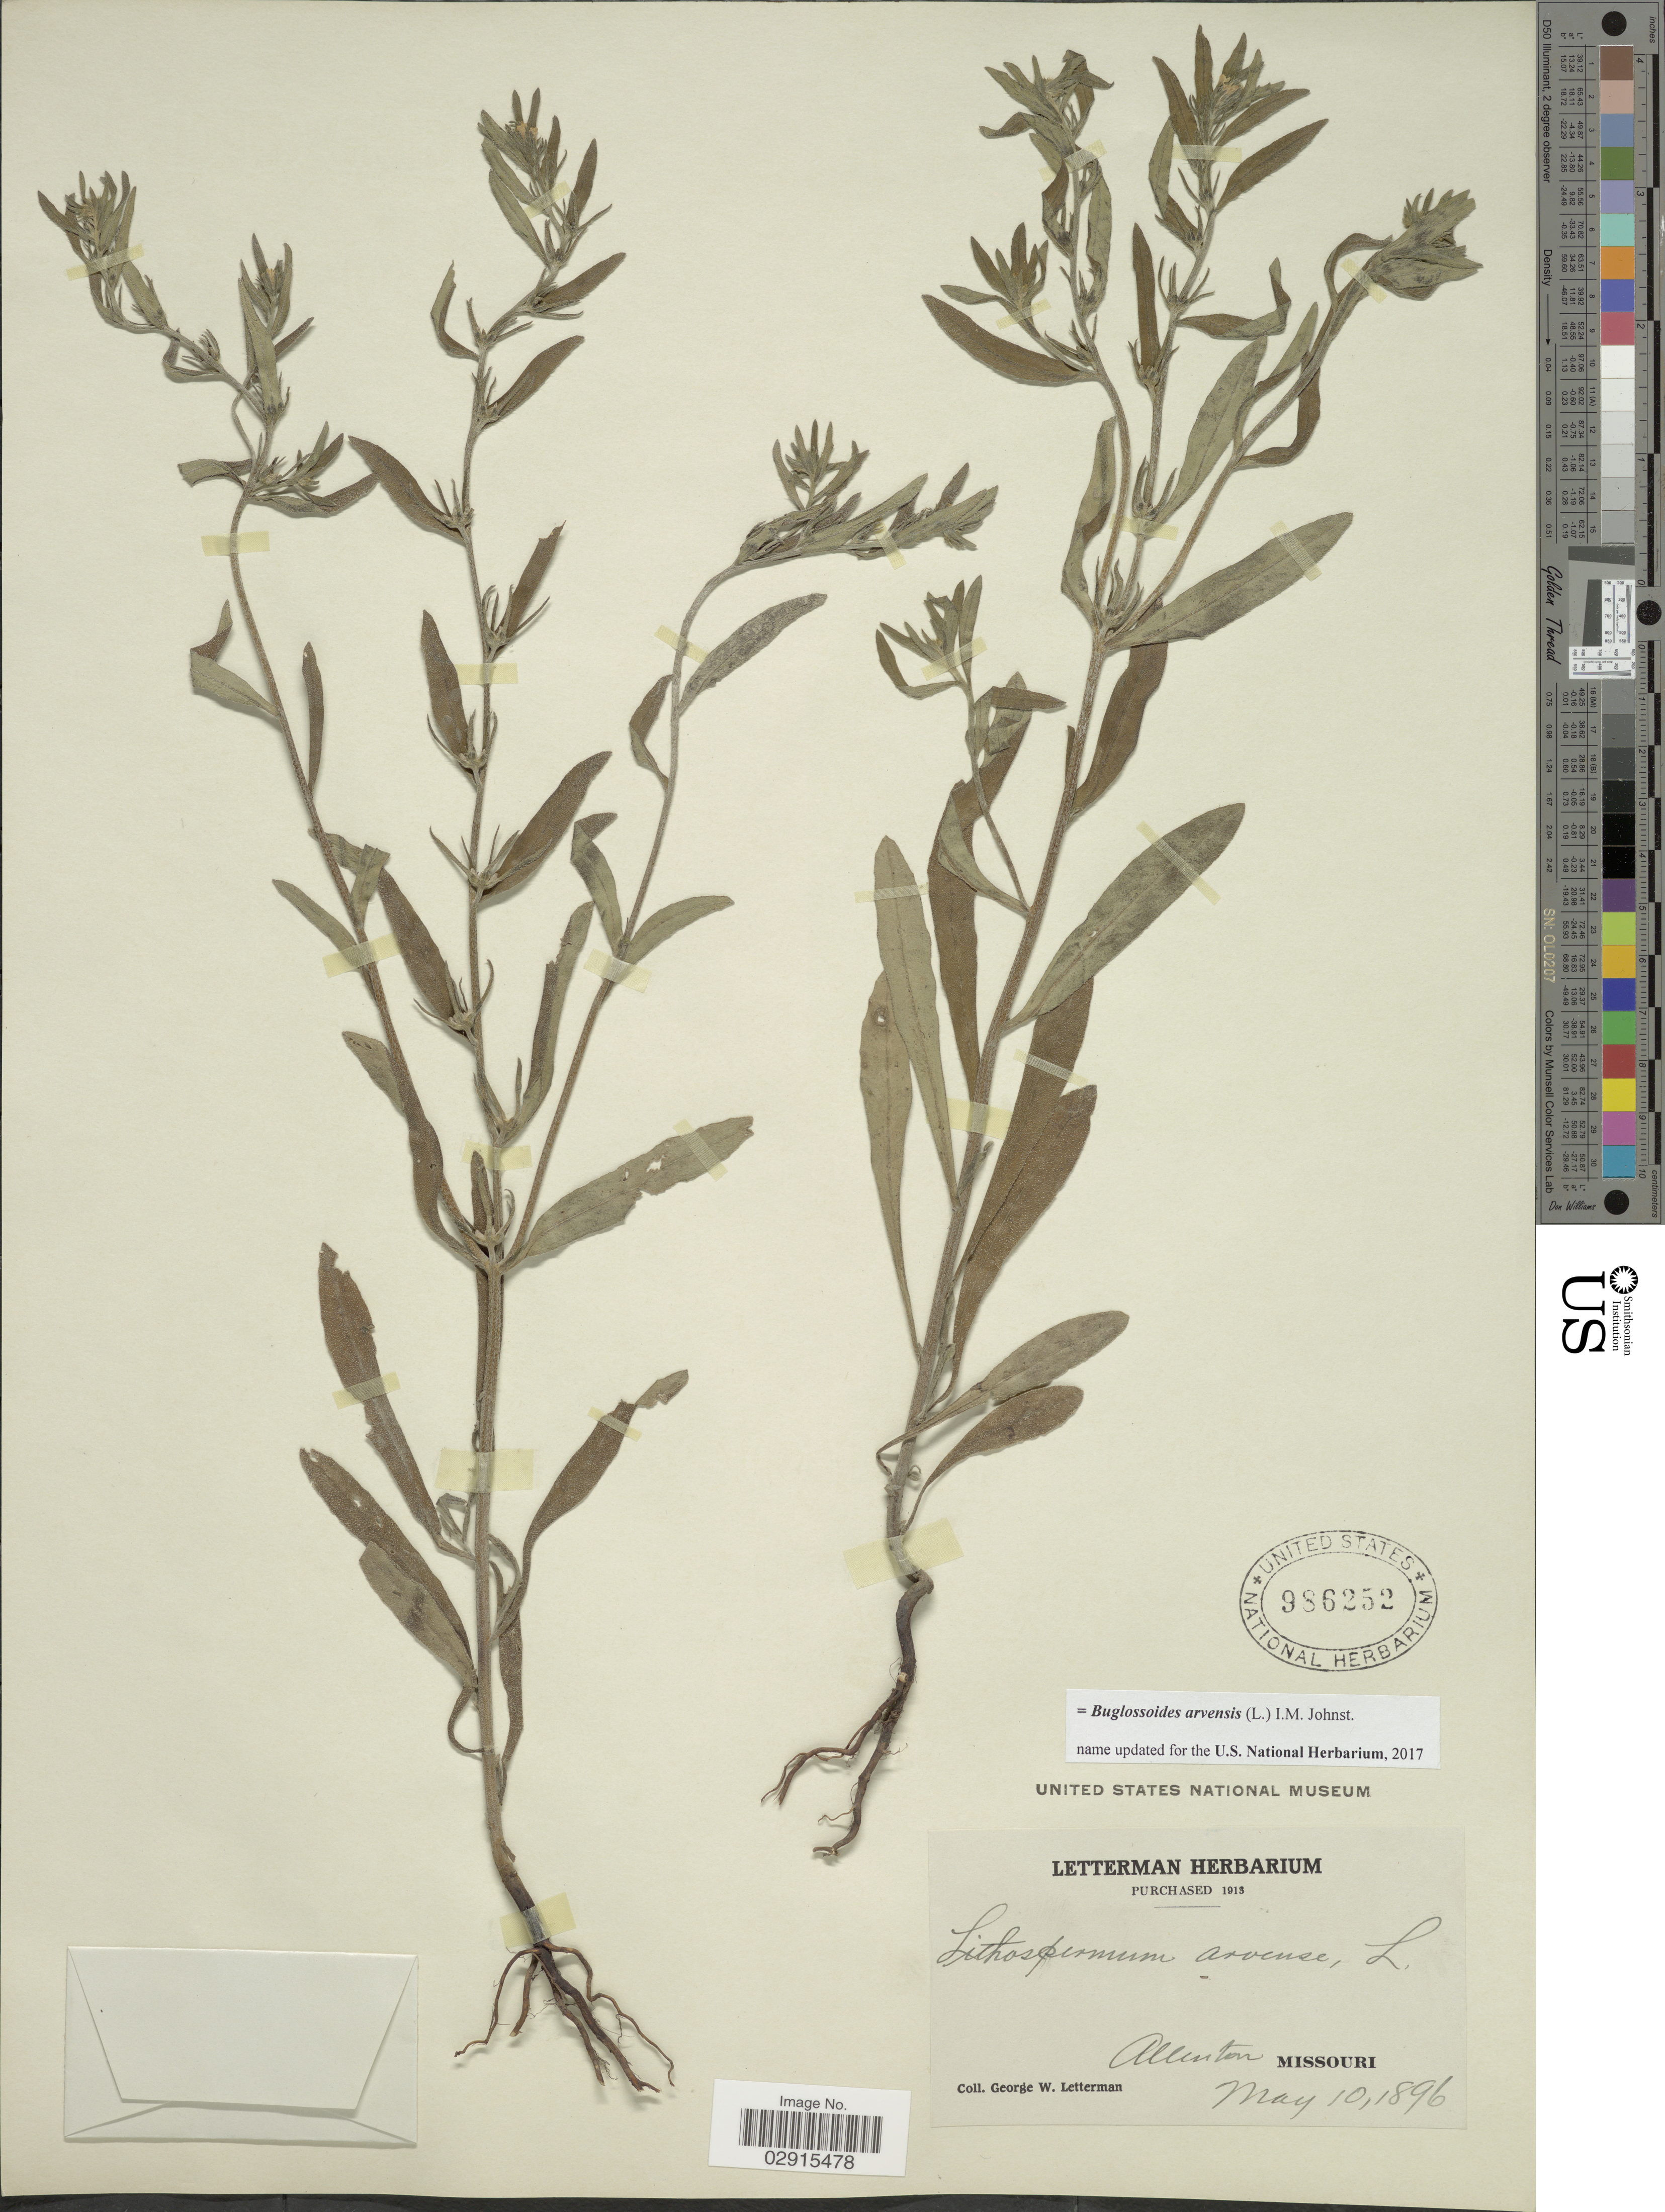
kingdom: Plantae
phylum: Tracheophyta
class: Magnoliopsida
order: Boraginales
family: Boraginaceae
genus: Buglossoides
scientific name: Buglossoides arvensis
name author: (L.) I.M. Johnst.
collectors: G. W. Letterman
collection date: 1896-05-10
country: United States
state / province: Missouri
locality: Allenton.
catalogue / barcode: US 986252